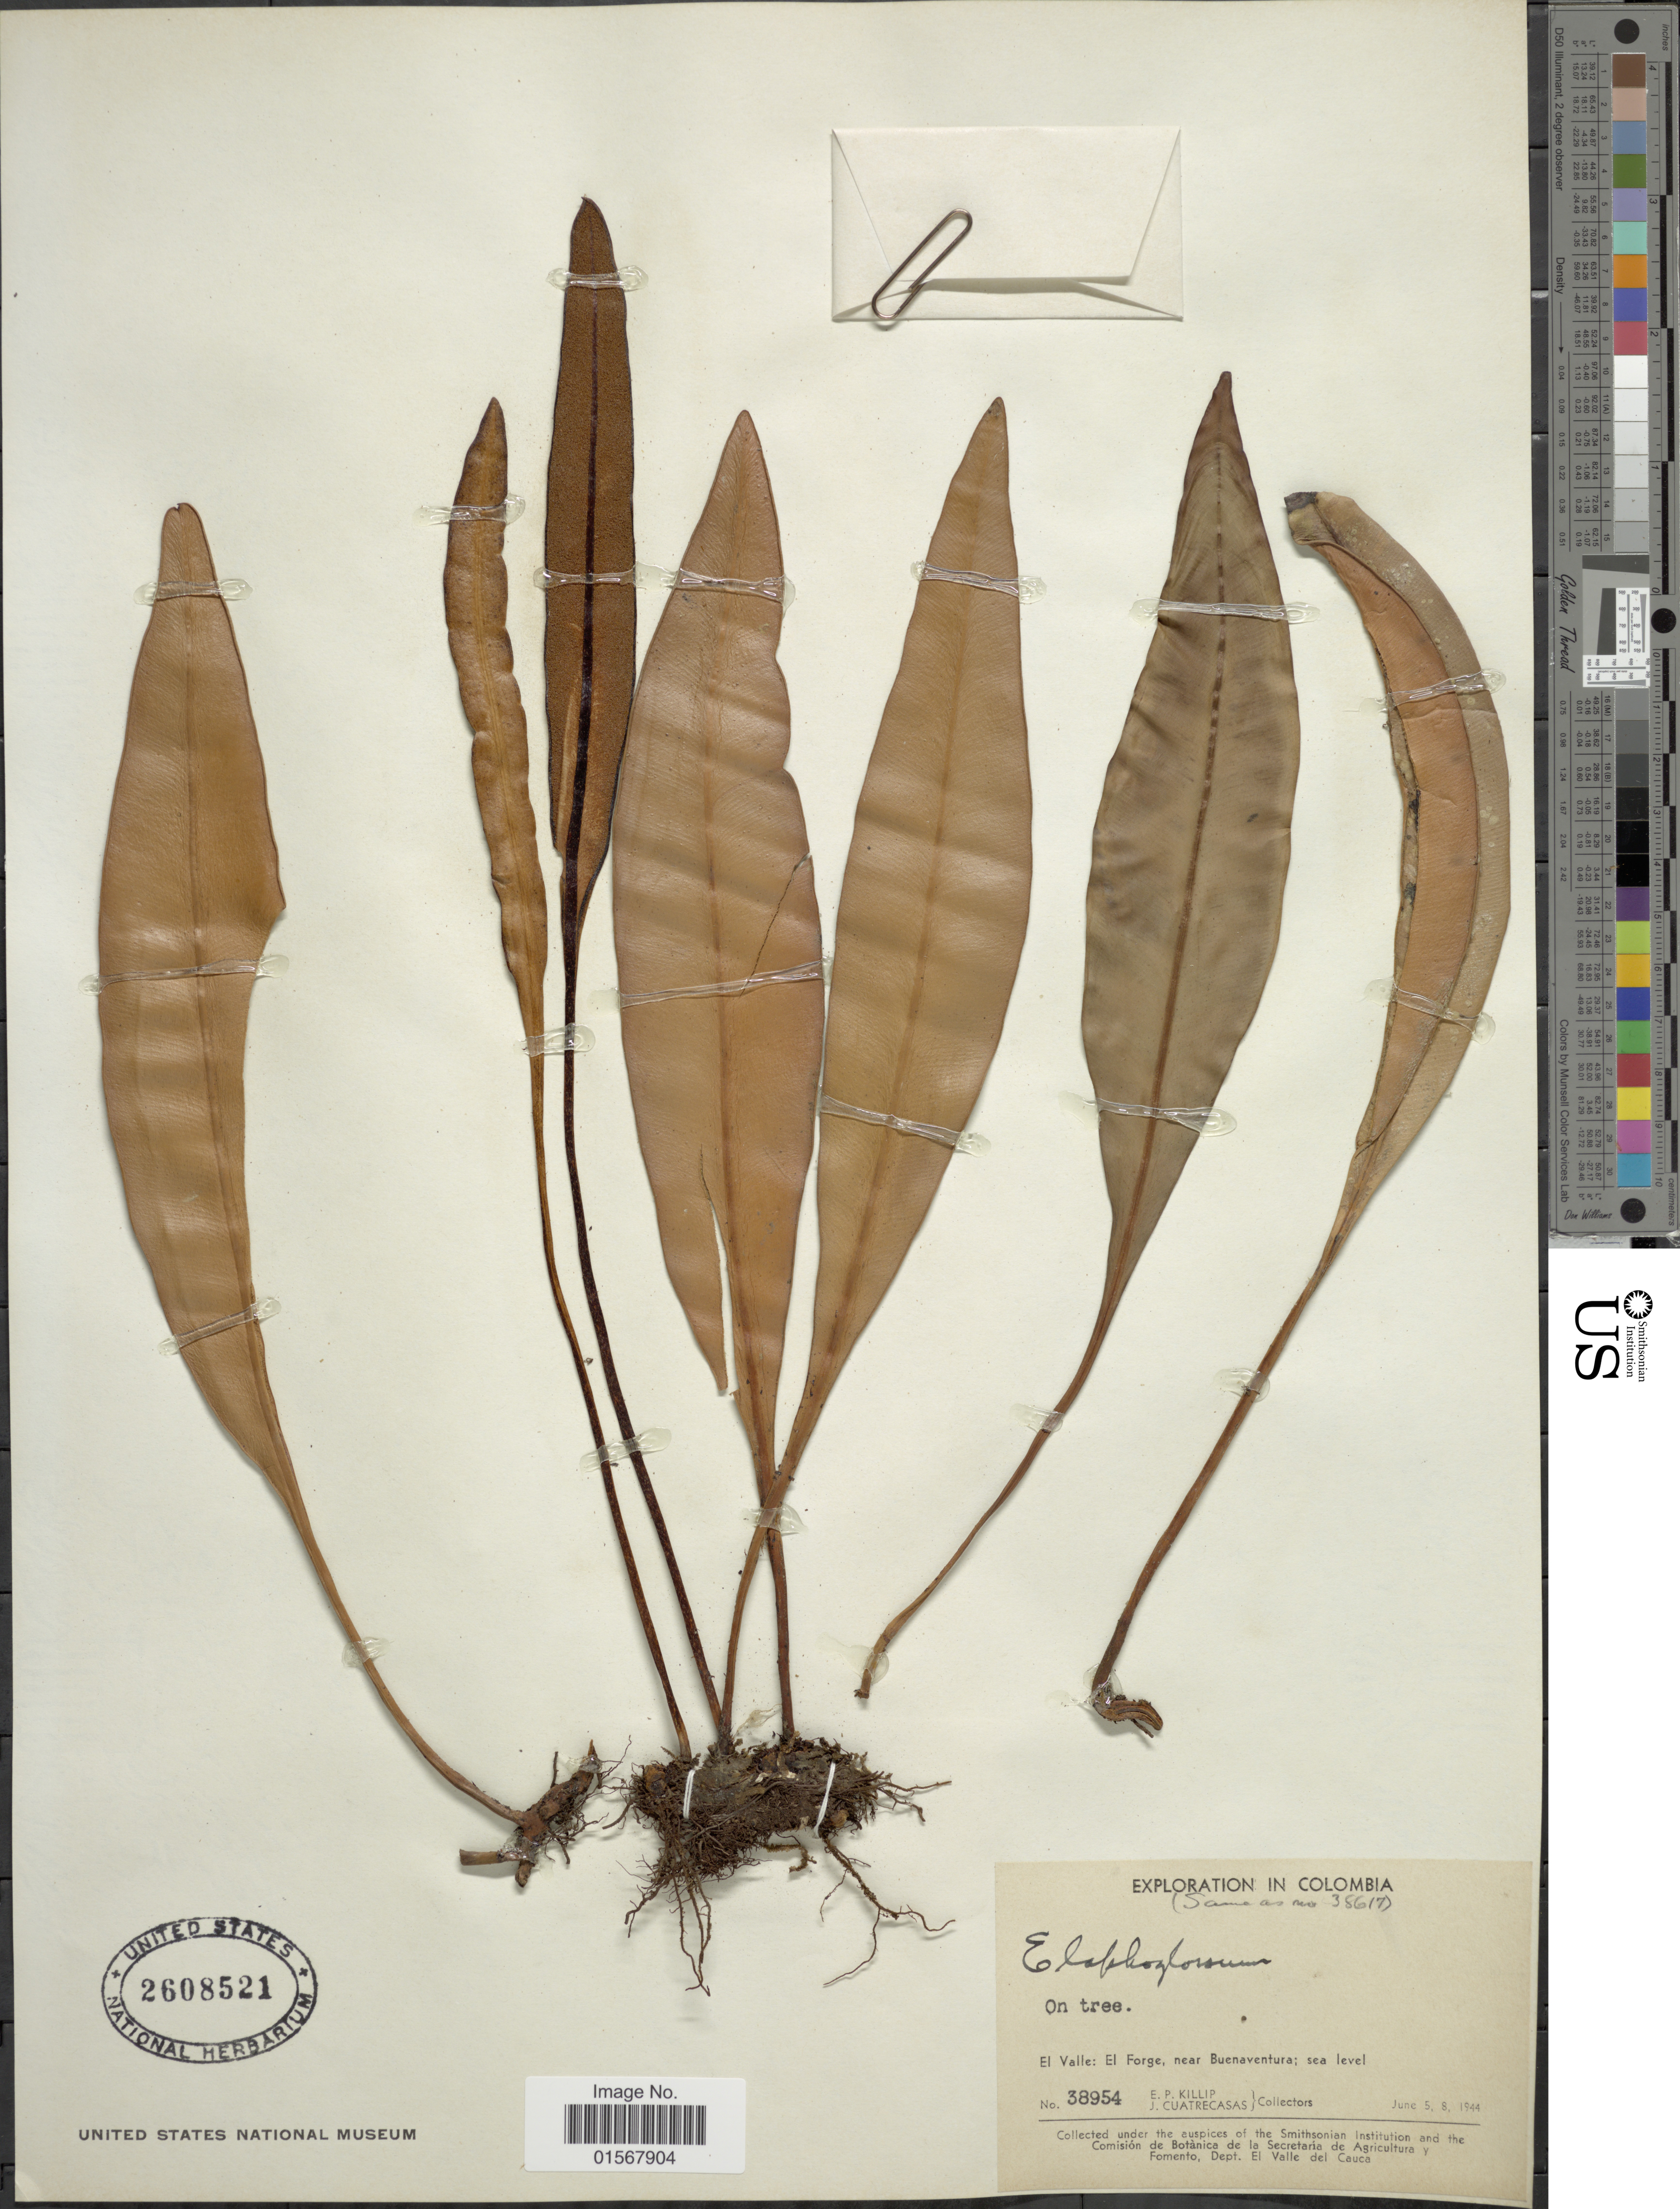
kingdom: Plantae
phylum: Tracheophyta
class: Polypodiopsida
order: Polypodiales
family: Dryopteridaceae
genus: Elaphoglossum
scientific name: Elaphoglossum sp.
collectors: E. P. Killip & J. Cuatrecasas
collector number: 38954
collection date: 1944-06-05/1944-06-08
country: Colombia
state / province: Valle del Cauca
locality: El Valle: El Forge, near Buenaventura; sea level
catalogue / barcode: US 2608521